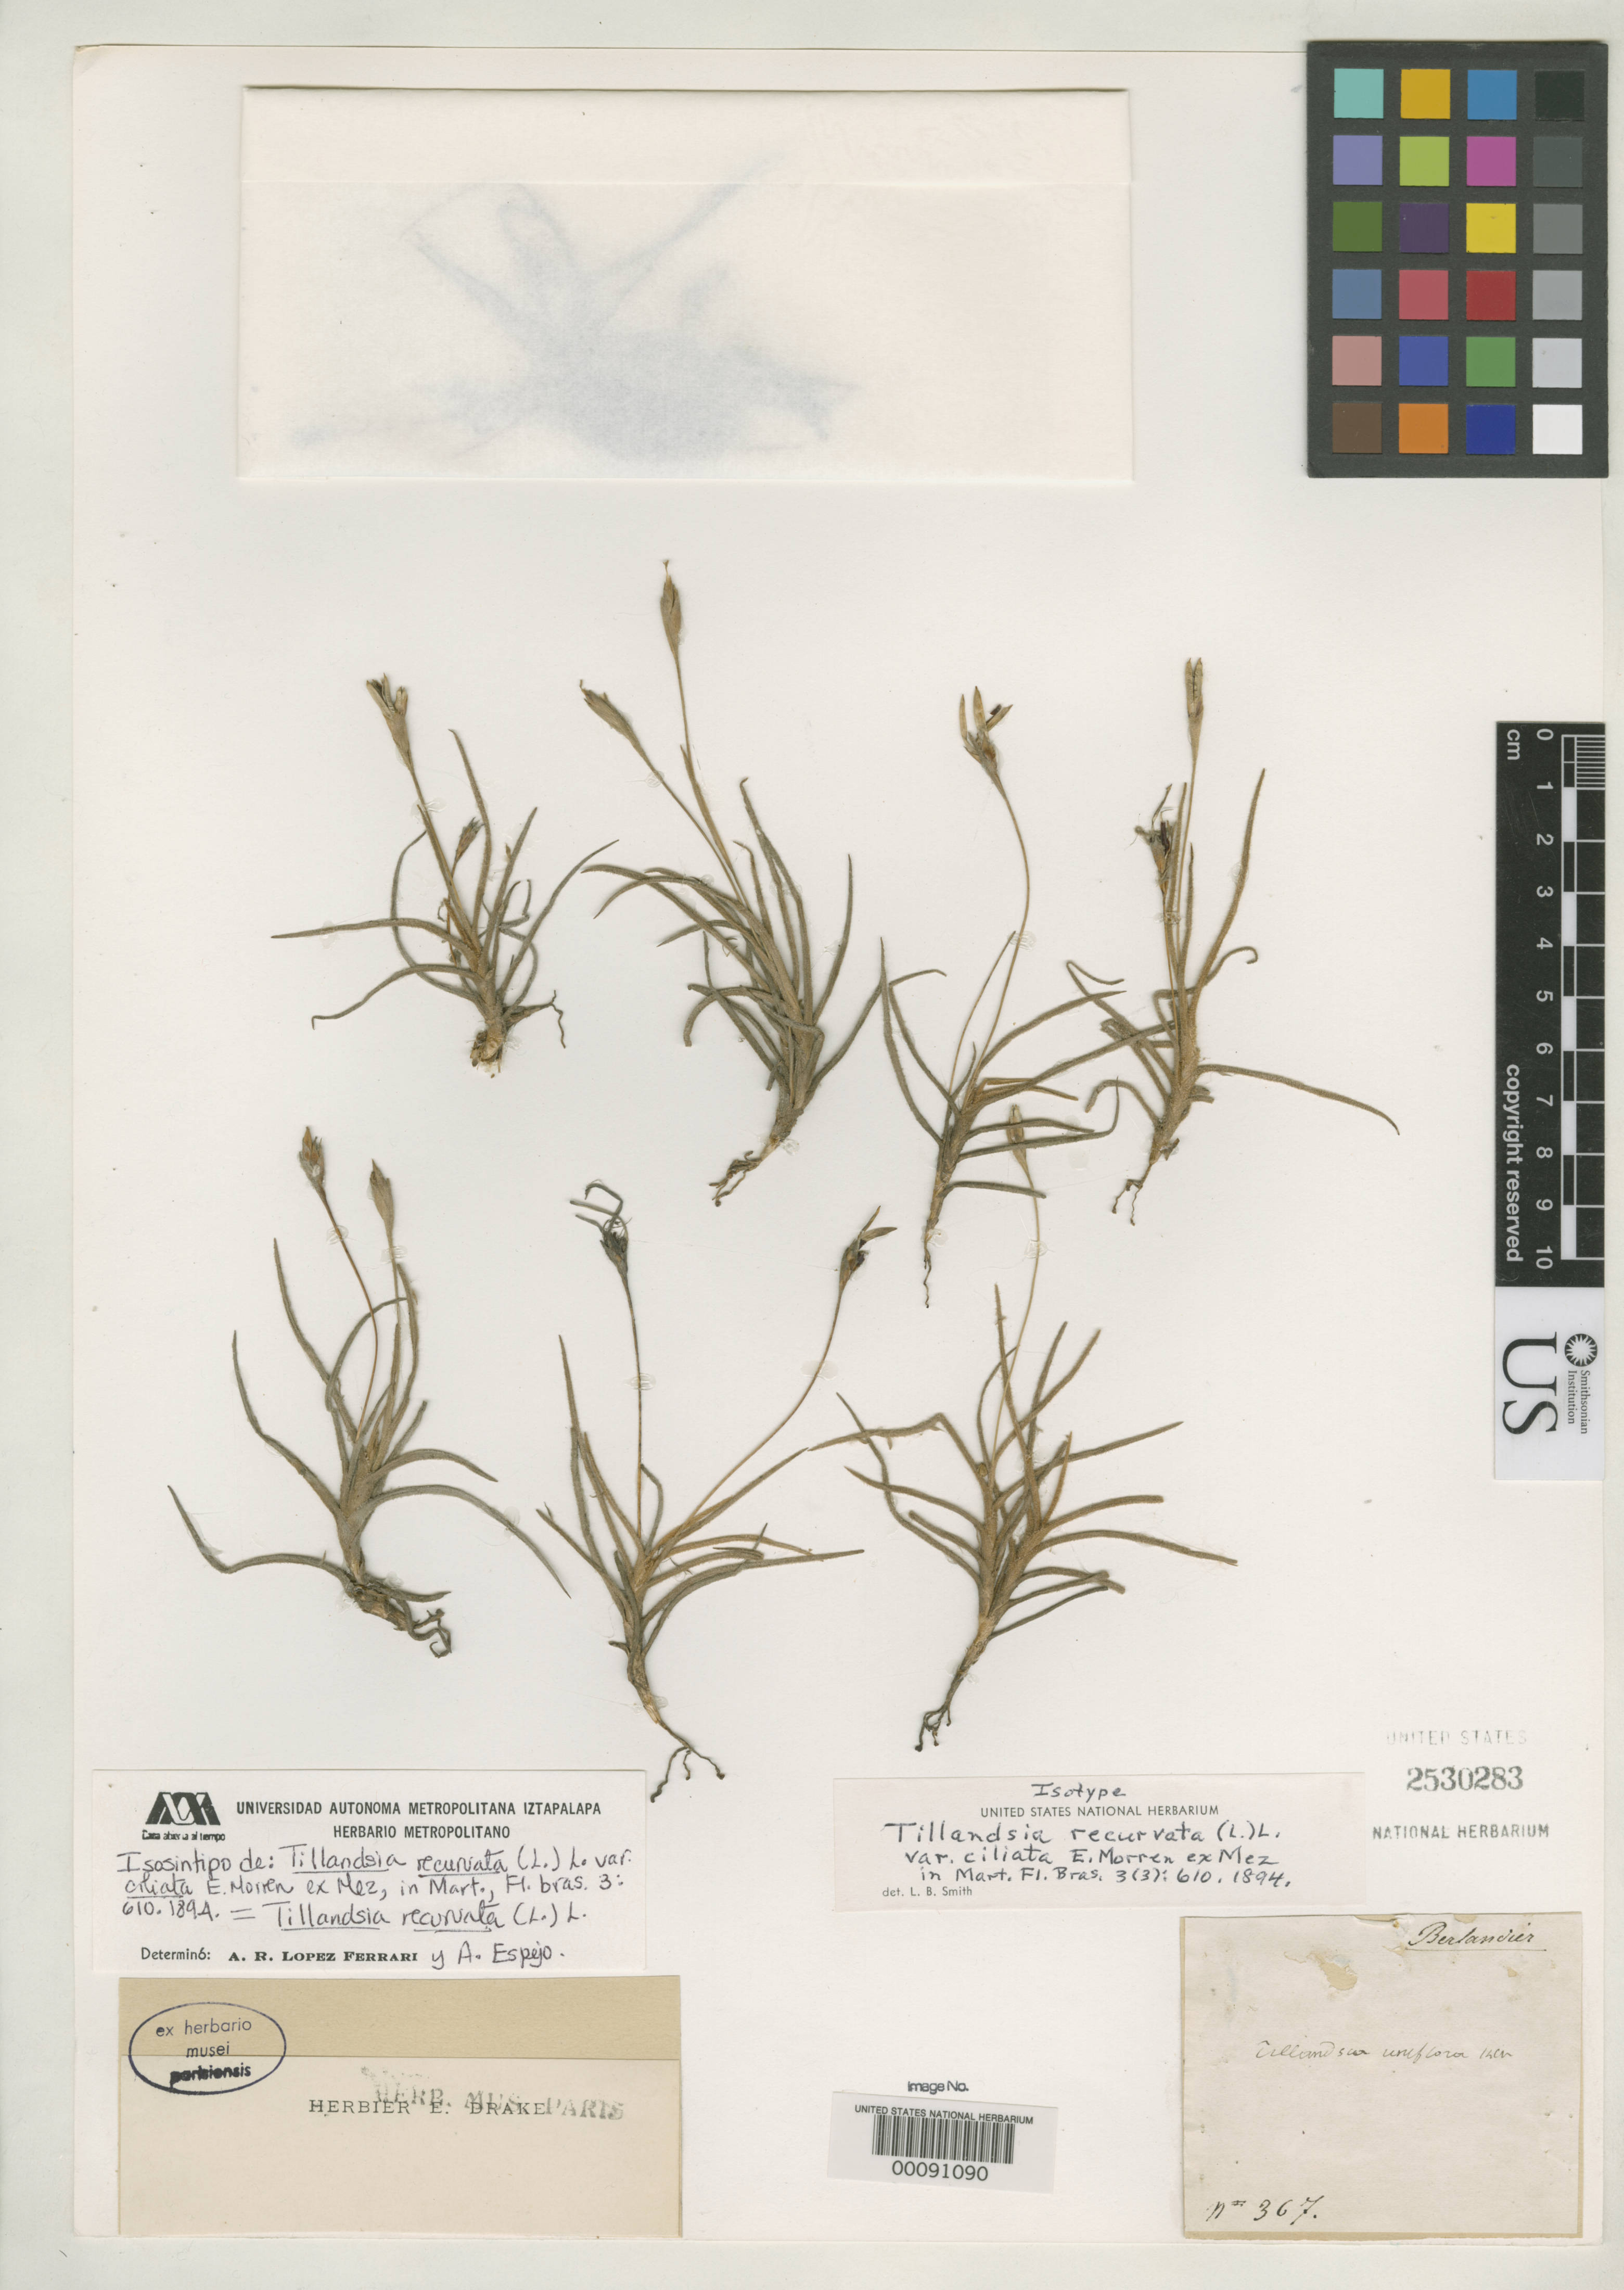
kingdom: Plantae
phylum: Tracheophyta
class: Liliopsida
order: Poales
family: Bromeliaceae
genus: Tillandsia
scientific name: Tillandsia recurvata var. ciliata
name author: É. Morren ex Mez in Mart.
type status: Isotype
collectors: J. L. Berlandier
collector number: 367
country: Mexico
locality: E of Monserrat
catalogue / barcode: US 2530283